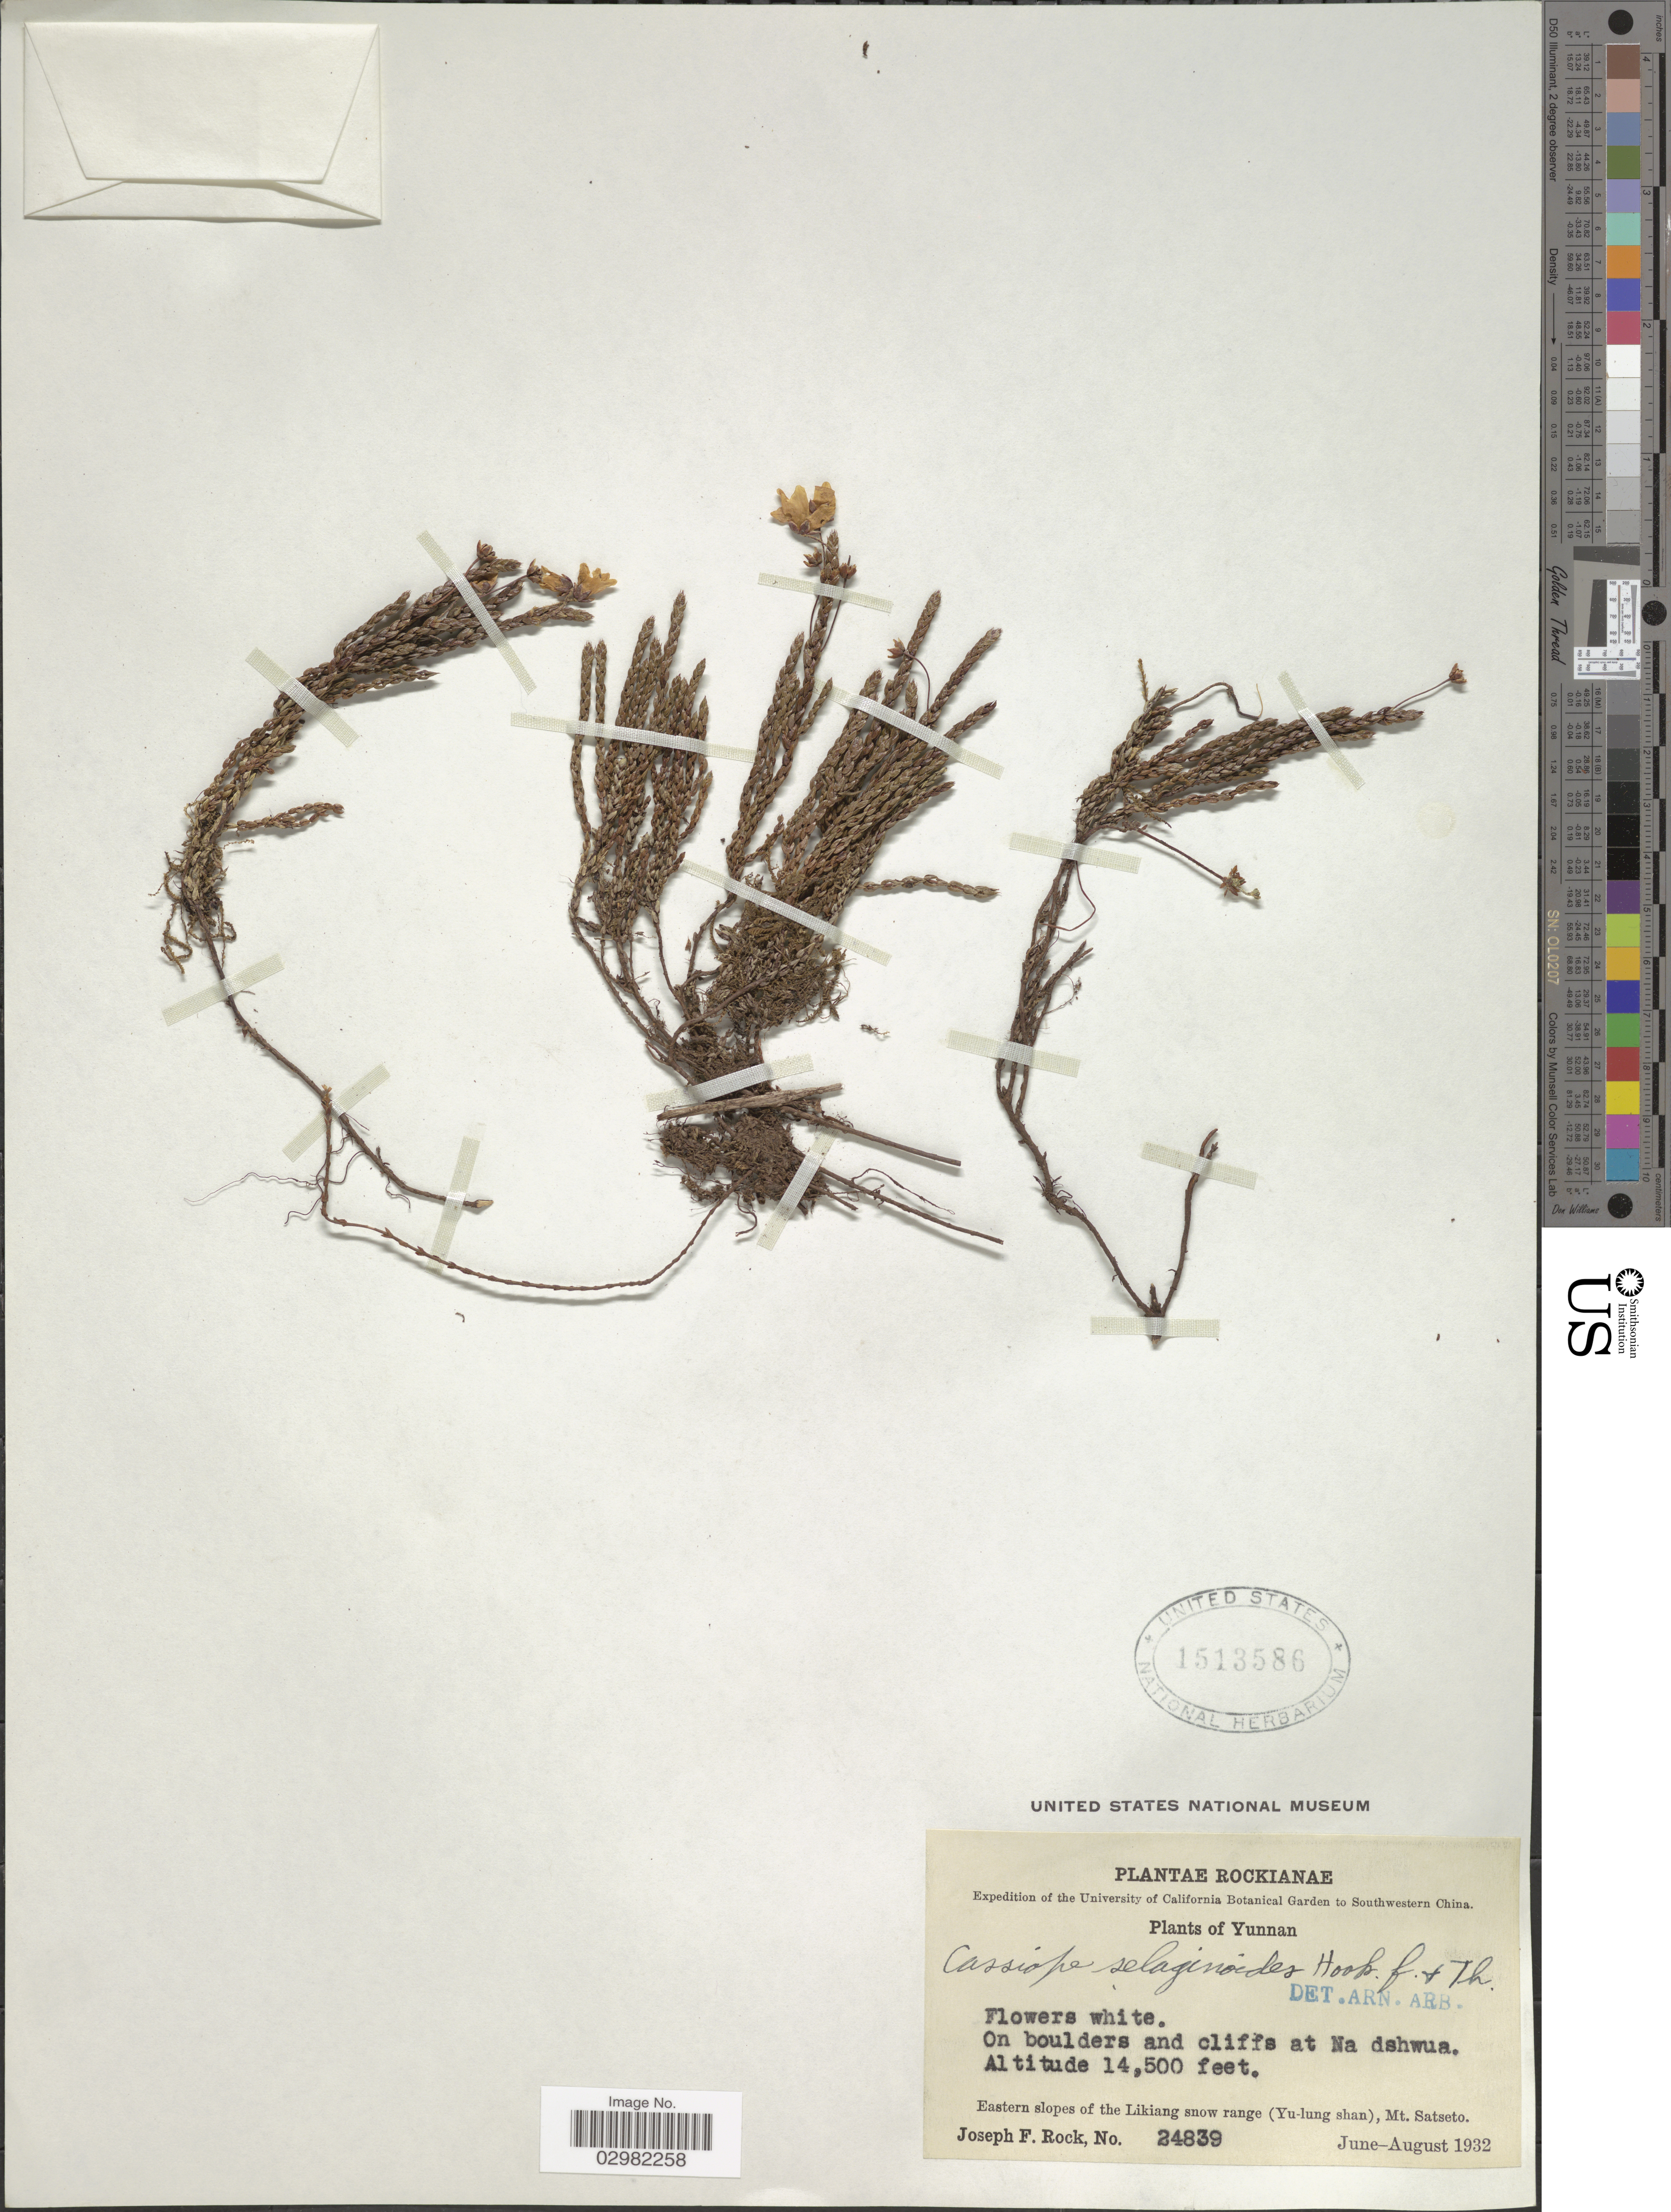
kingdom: Plantae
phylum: Tracheophyta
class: Magnoliopsida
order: Ericales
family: Ericaceae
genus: Cassiope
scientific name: Cassiope selaginoides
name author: Hook. f. & Thomson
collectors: J. F. Rock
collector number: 24839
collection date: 1932-06/1932-08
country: China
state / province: Yunnan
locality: Eastern slopes of the Likiang snow range (Yu-lung shan), Mt. Satseto, On boulders and cliffs at Na dshwua.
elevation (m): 4420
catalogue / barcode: US 1513586